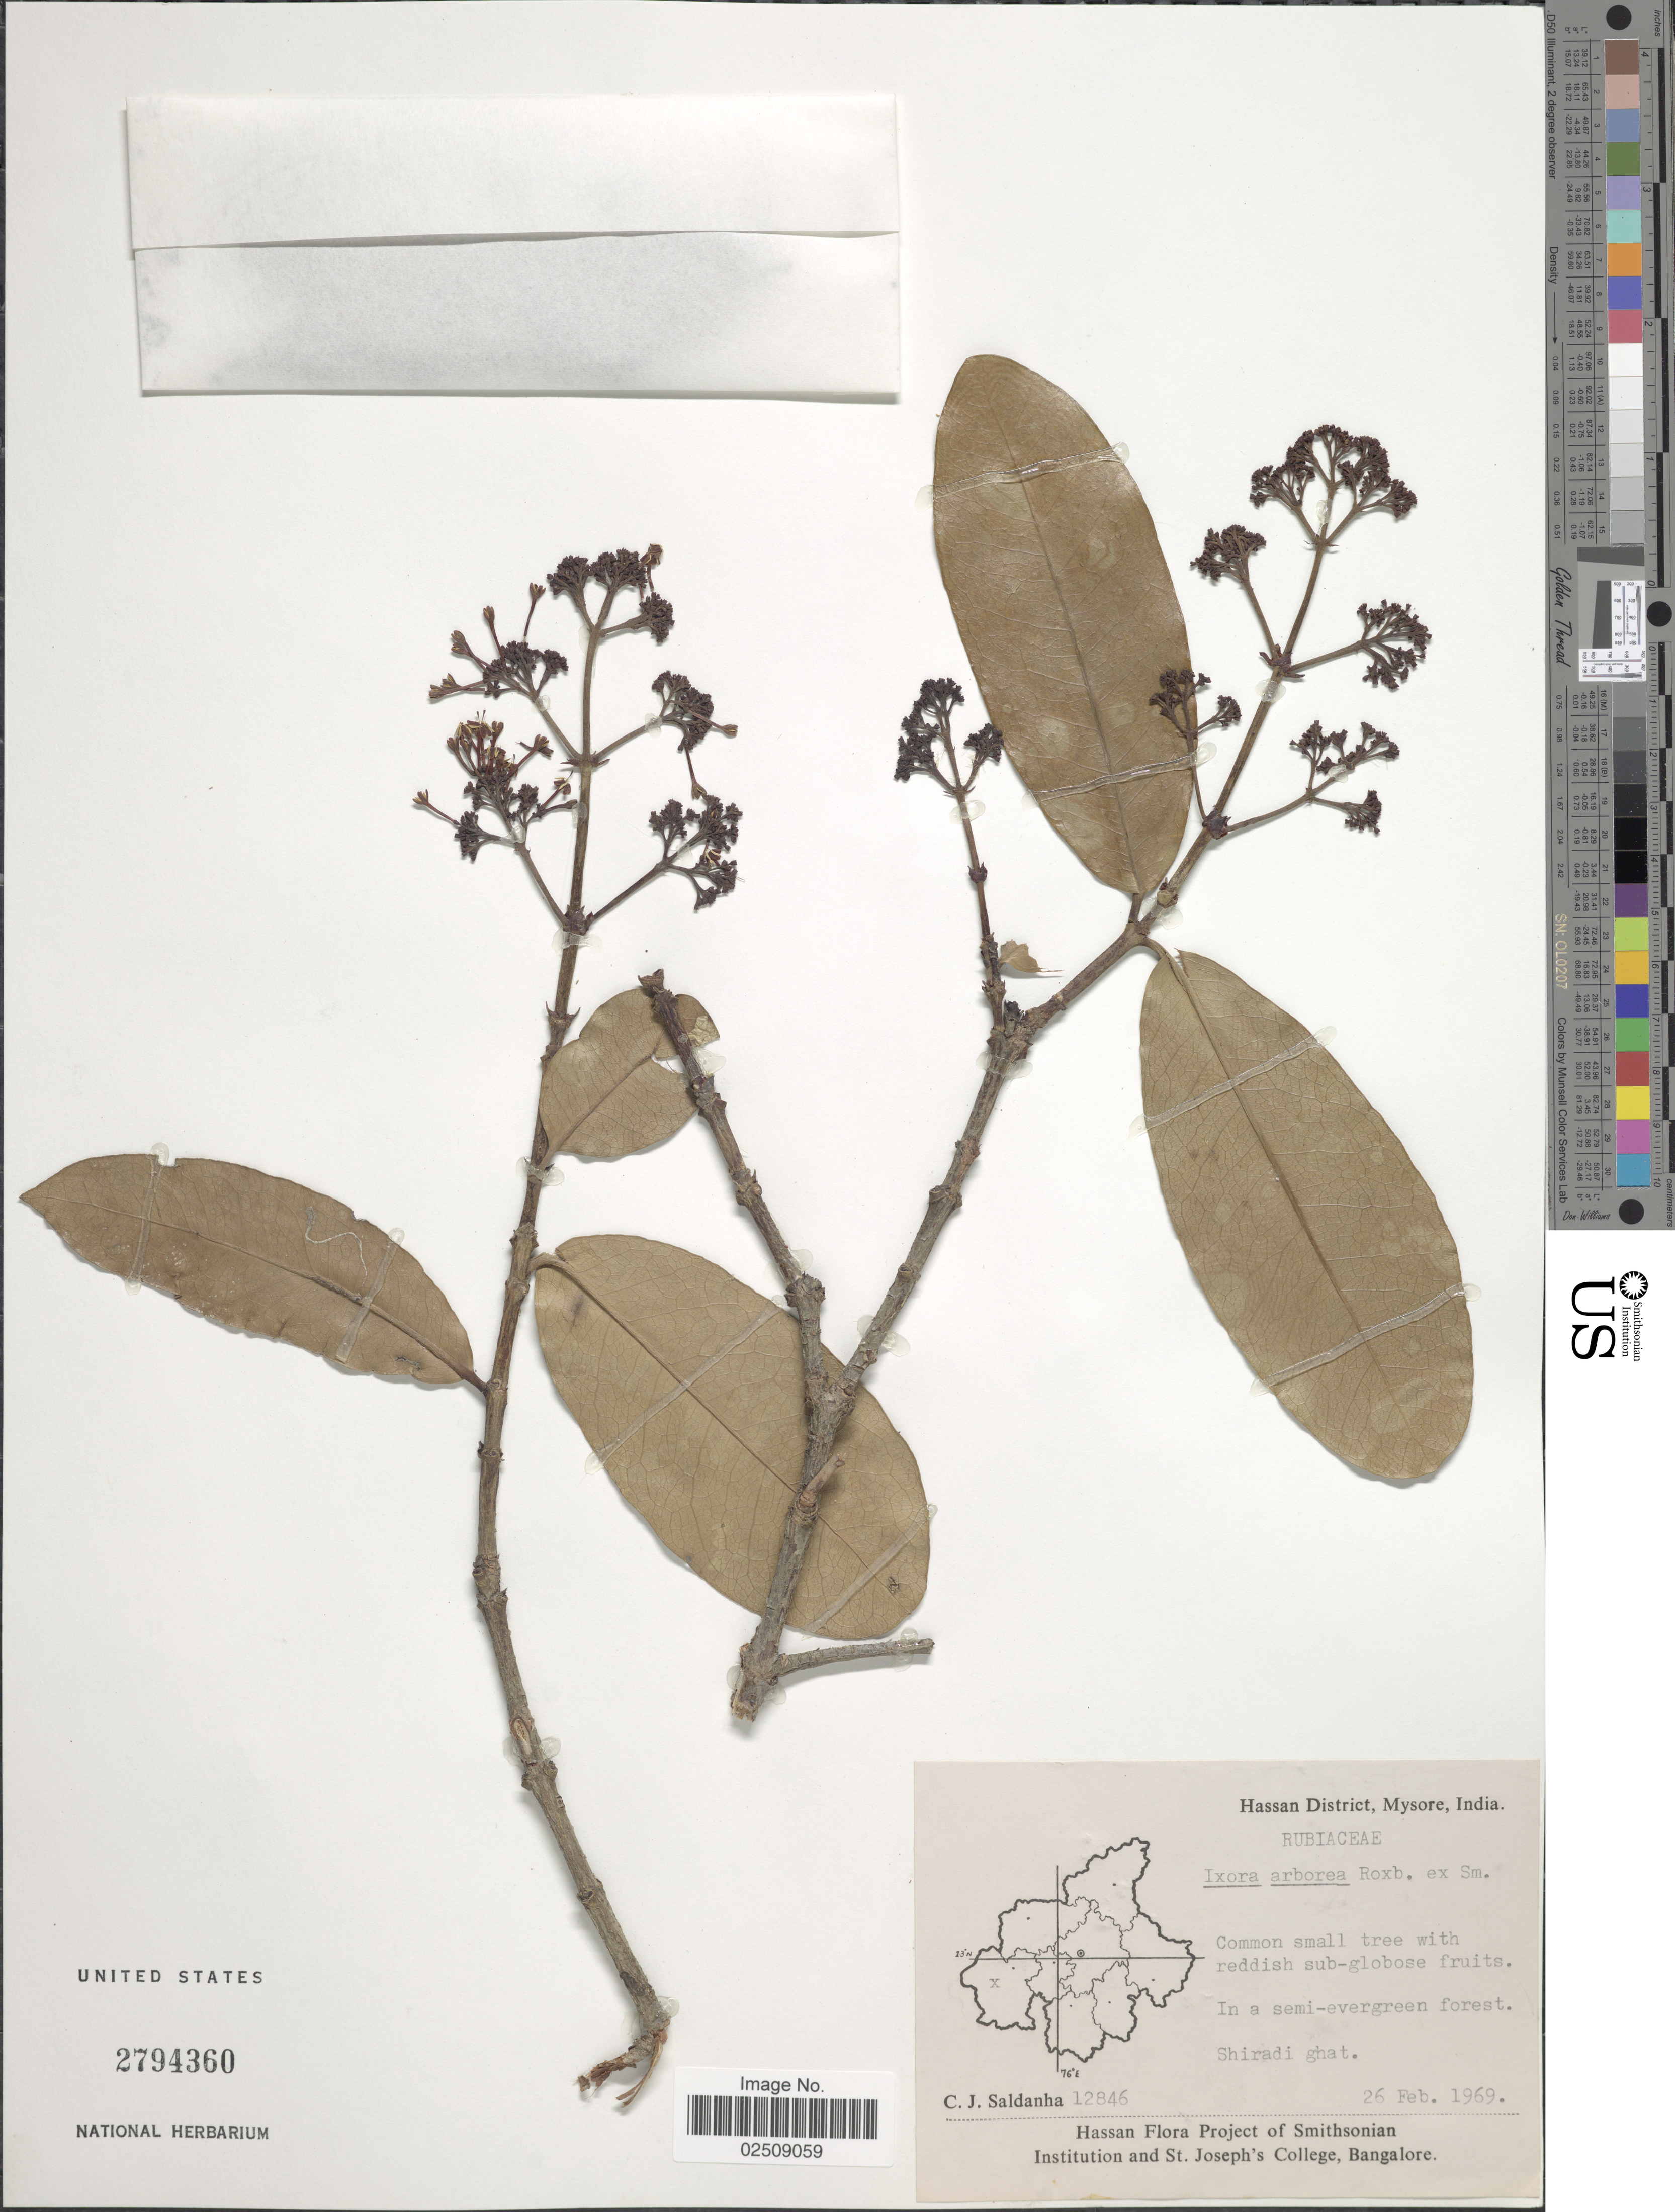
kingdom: Plantae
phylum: Tracheophyta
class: Magnoliopsida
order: Gentianales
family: Rubiaceae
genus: Ixora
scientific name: Ixora arborea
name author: Blanco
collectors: C. J. Saldanha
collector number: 12846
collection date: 1969-02-26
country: India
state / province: Karnataka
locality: Hassan District, Mysore. Shiradi ghat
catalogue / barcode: US 2794360